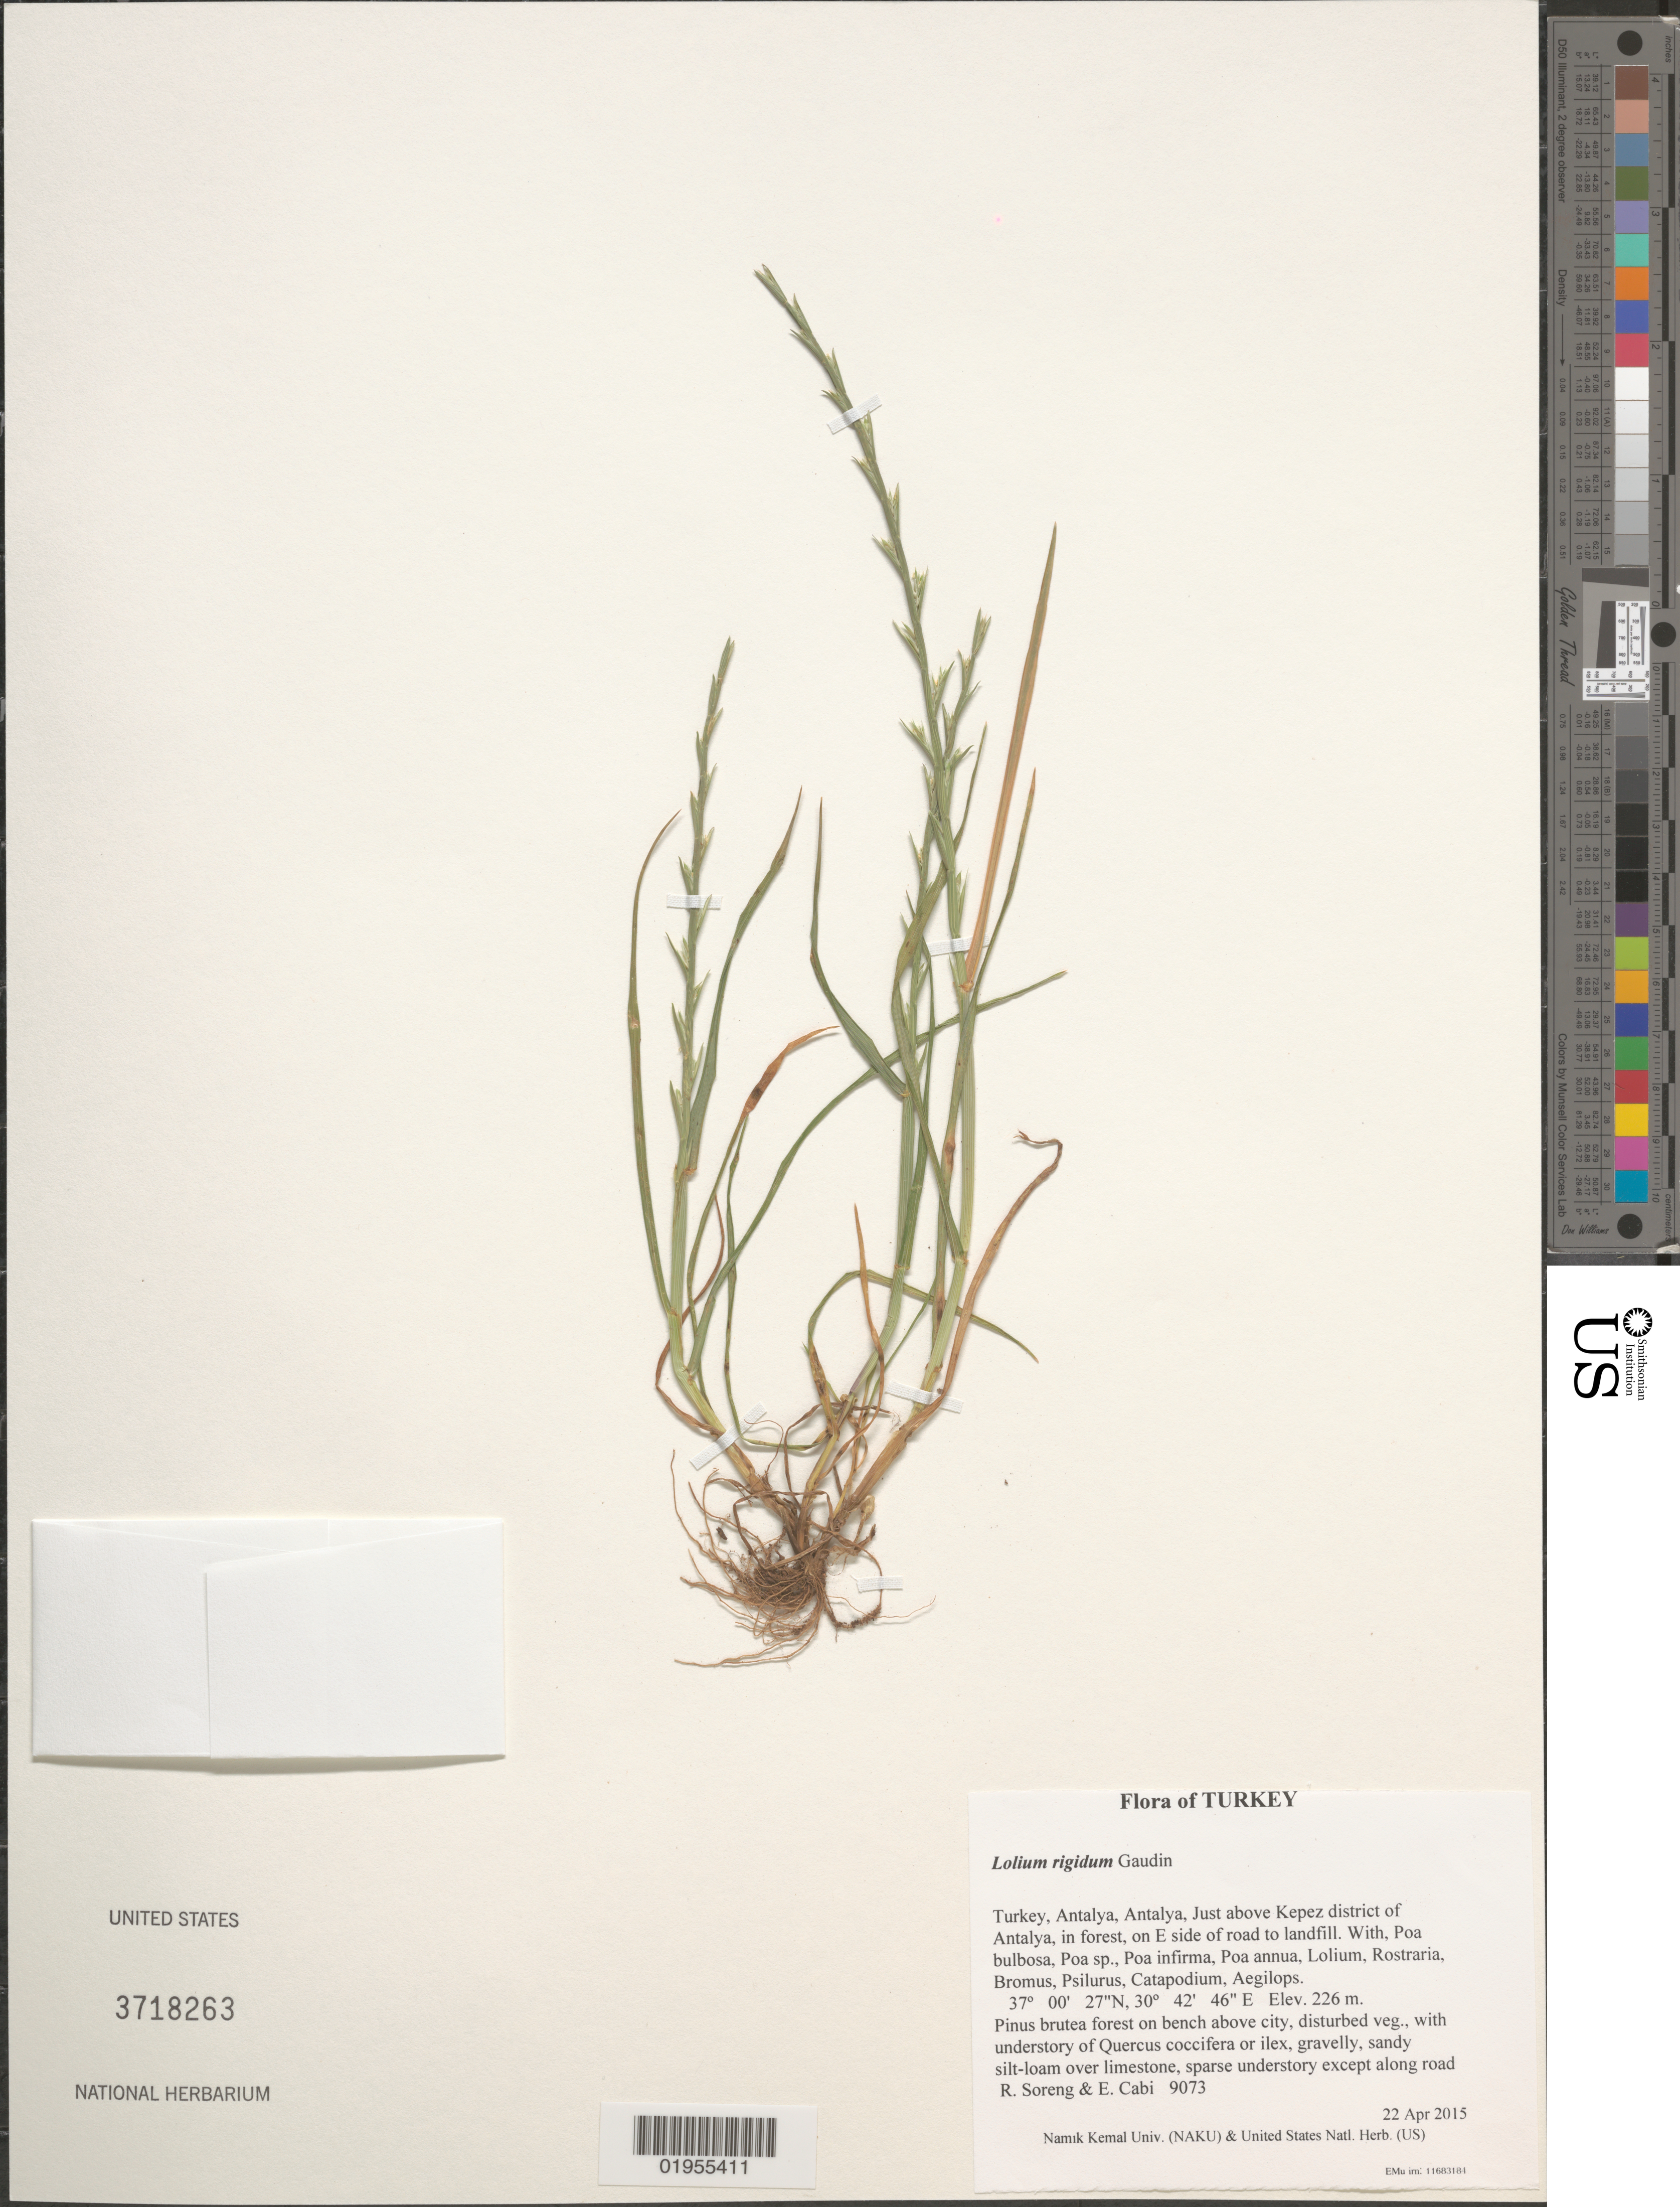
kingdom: Plantae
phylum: Tracheophyta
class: Liliopsida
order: Poales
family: Poaceae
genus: Lolium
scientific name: Lolium rigidum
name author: Gaudin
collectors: R. J. Soreng & E. Cabi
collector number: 9073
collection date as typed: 2015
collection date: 2015-04-22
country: Turkey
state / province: Antalya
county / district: Antalya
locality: Just above Kepez district of Antalya, in forest, on E side of road to landfill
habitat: Pinus brutea forest on bench above city, disturbed veg., with understory of Quercus coccifera or ilex, gravelly, sandy silt-loam over limestone, sparse understory except along road sides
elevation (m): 226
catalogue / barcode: US 3718263